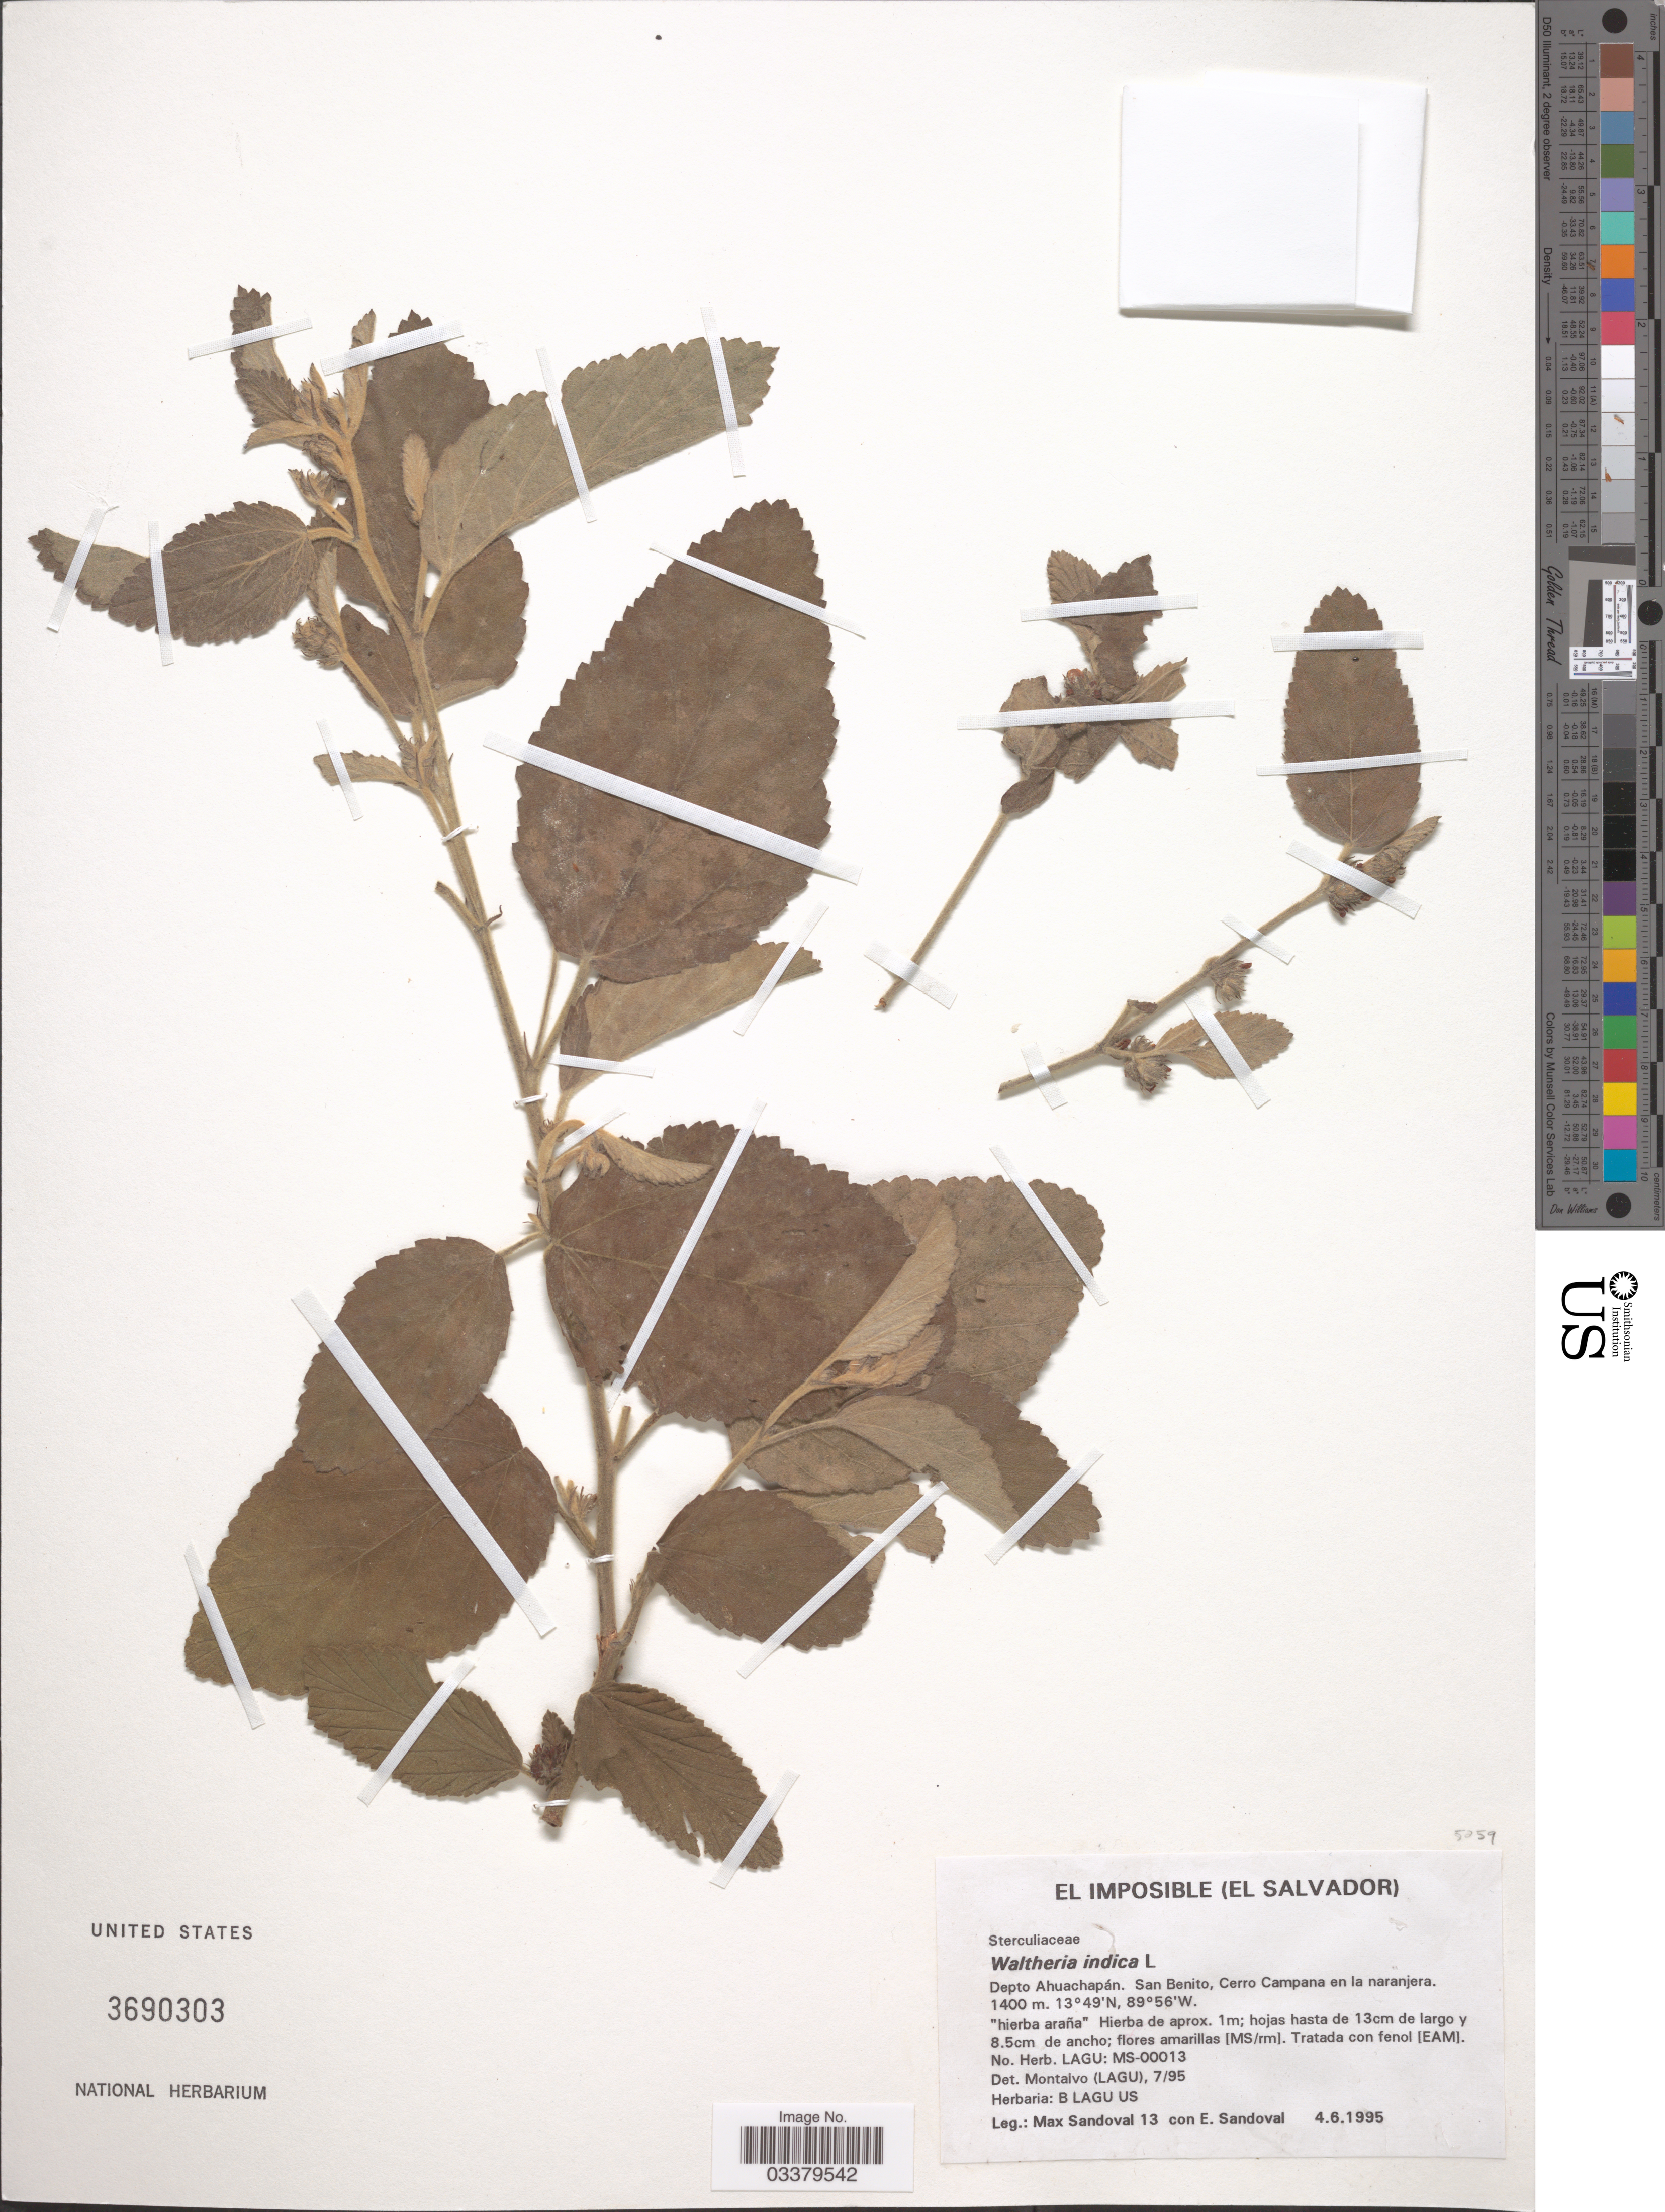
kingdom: Plantae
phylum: Tracheophyta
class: Magnoliopsida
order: Malvales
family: Malvaceae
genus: Waltheria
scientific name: Waltheria indica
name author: L.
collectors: M. Sandoval & E. Sandoval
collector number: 13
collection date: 1995-06-04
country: El Salvador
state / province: Ahuachapan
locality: El Imposible. Depto Ahuachapán. San Benito, Cerro Campana en la naranjera.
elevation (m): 1400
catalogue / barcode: US 3690303